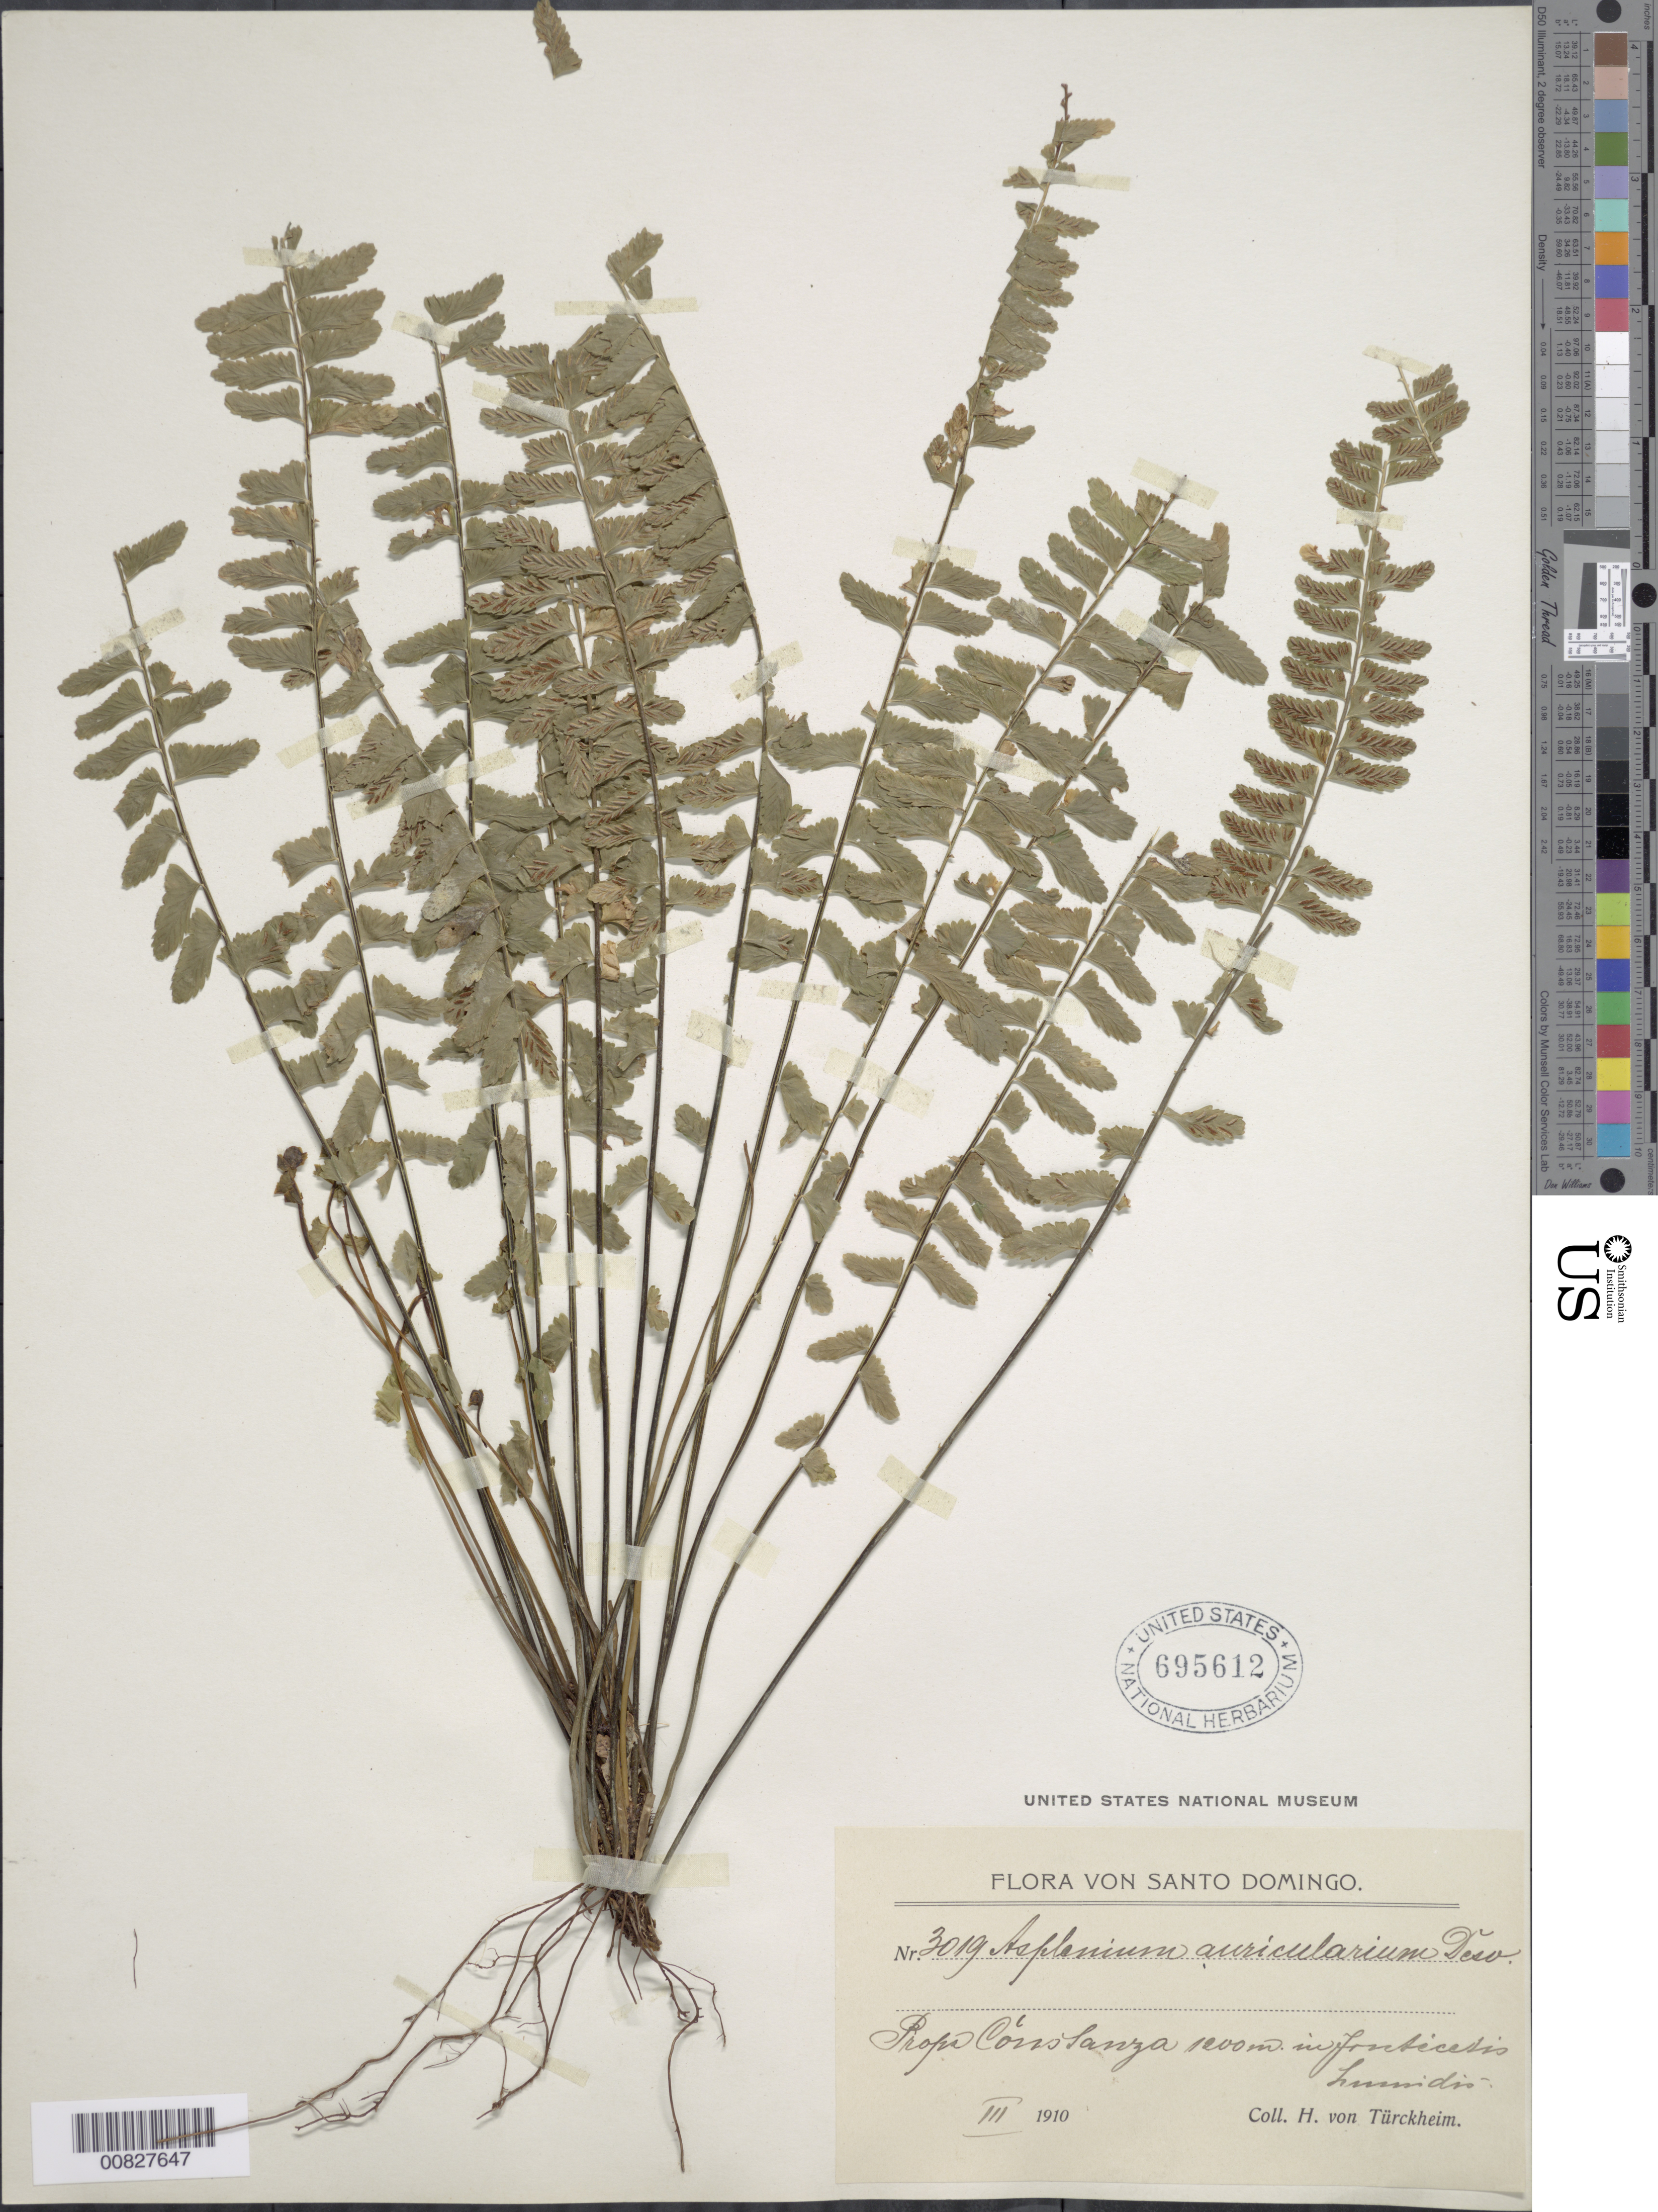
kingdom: Plantae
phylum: Tracheophyta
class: Polypodiopsida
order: Polypodiales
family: Aspleniaceae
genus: Asplenium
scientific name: Asplenium rhomboidale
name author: Desv.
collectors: H. von Türckheim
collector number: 3019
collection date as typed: Mar 1910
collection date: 1910-03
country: Dominican Republic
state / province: La Vega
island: Hispaniola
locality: Constanza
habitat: Fonticetis humidis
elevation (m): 1200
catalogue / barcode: US 695612